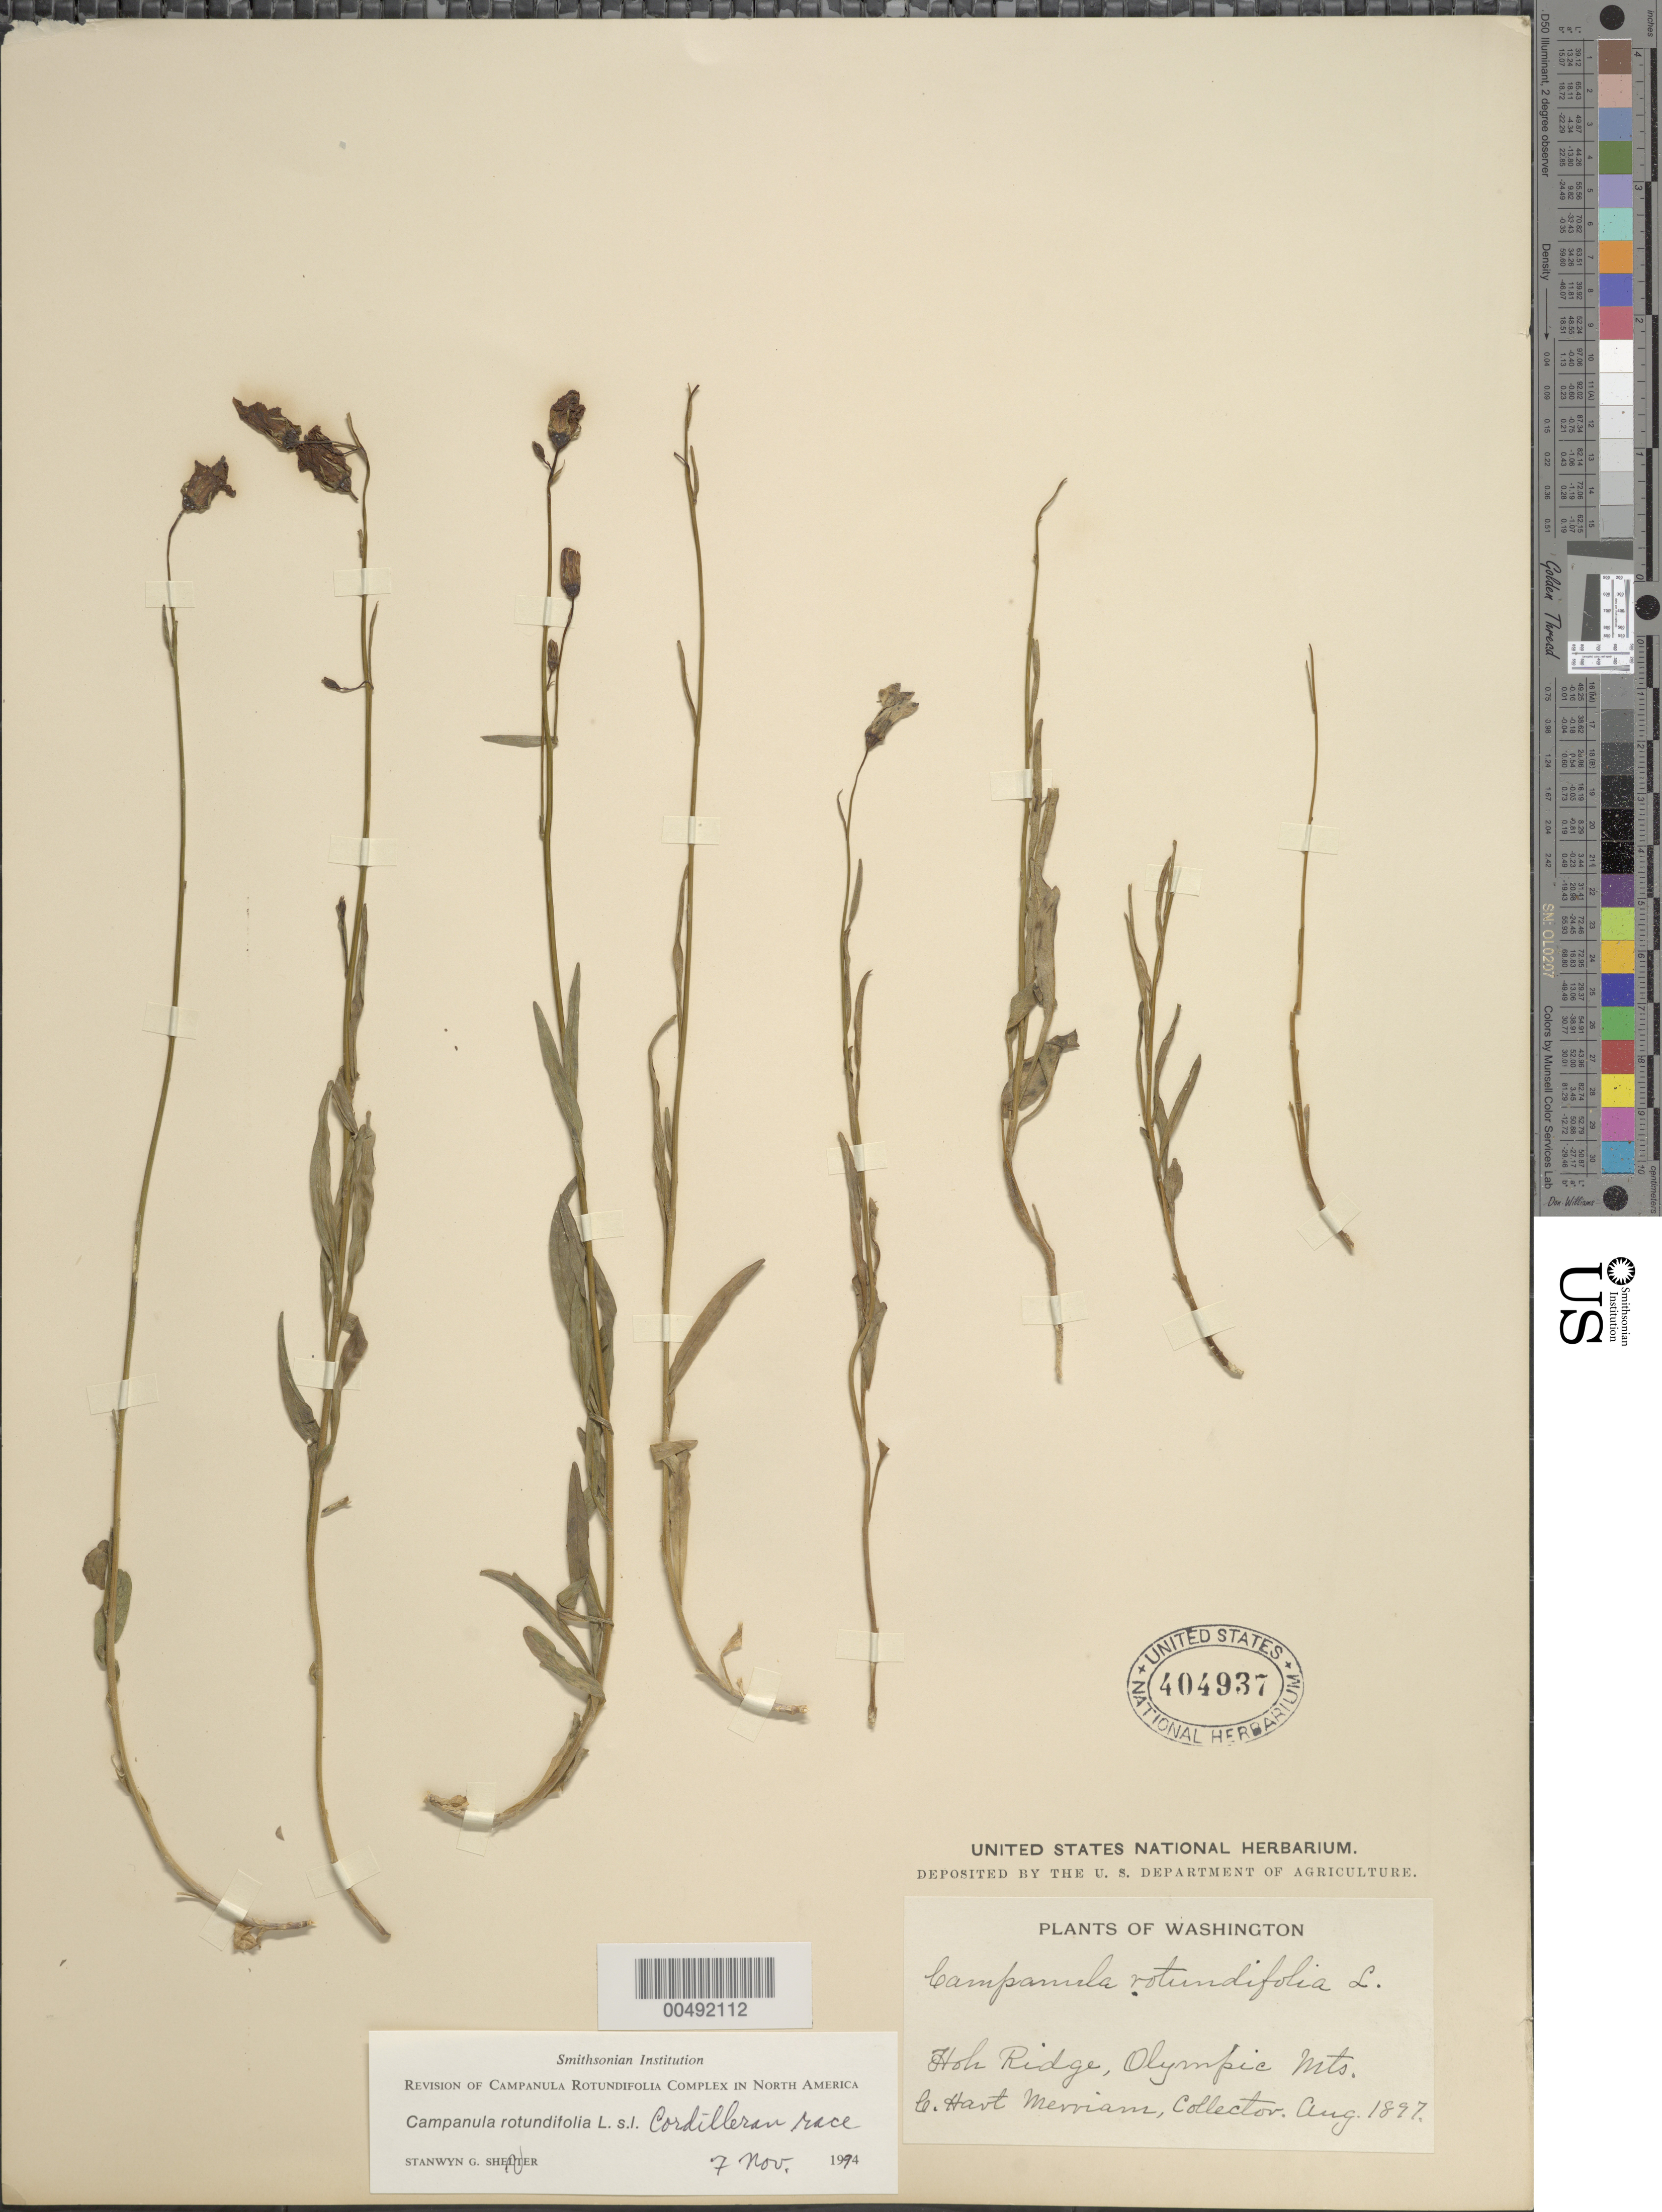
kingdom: Plantae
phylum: Tracheophyta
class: Magnoliopsida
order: Asterales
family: Campanulaceae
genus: Campanula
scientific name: Campanula rotundifolia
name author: L.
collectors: C. Merriam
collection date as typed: Aug 1897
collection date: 1897-08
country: United States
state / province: Washington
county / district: Clallam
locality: Olympic Mts., Hoh Ridge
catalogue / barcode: US 404937